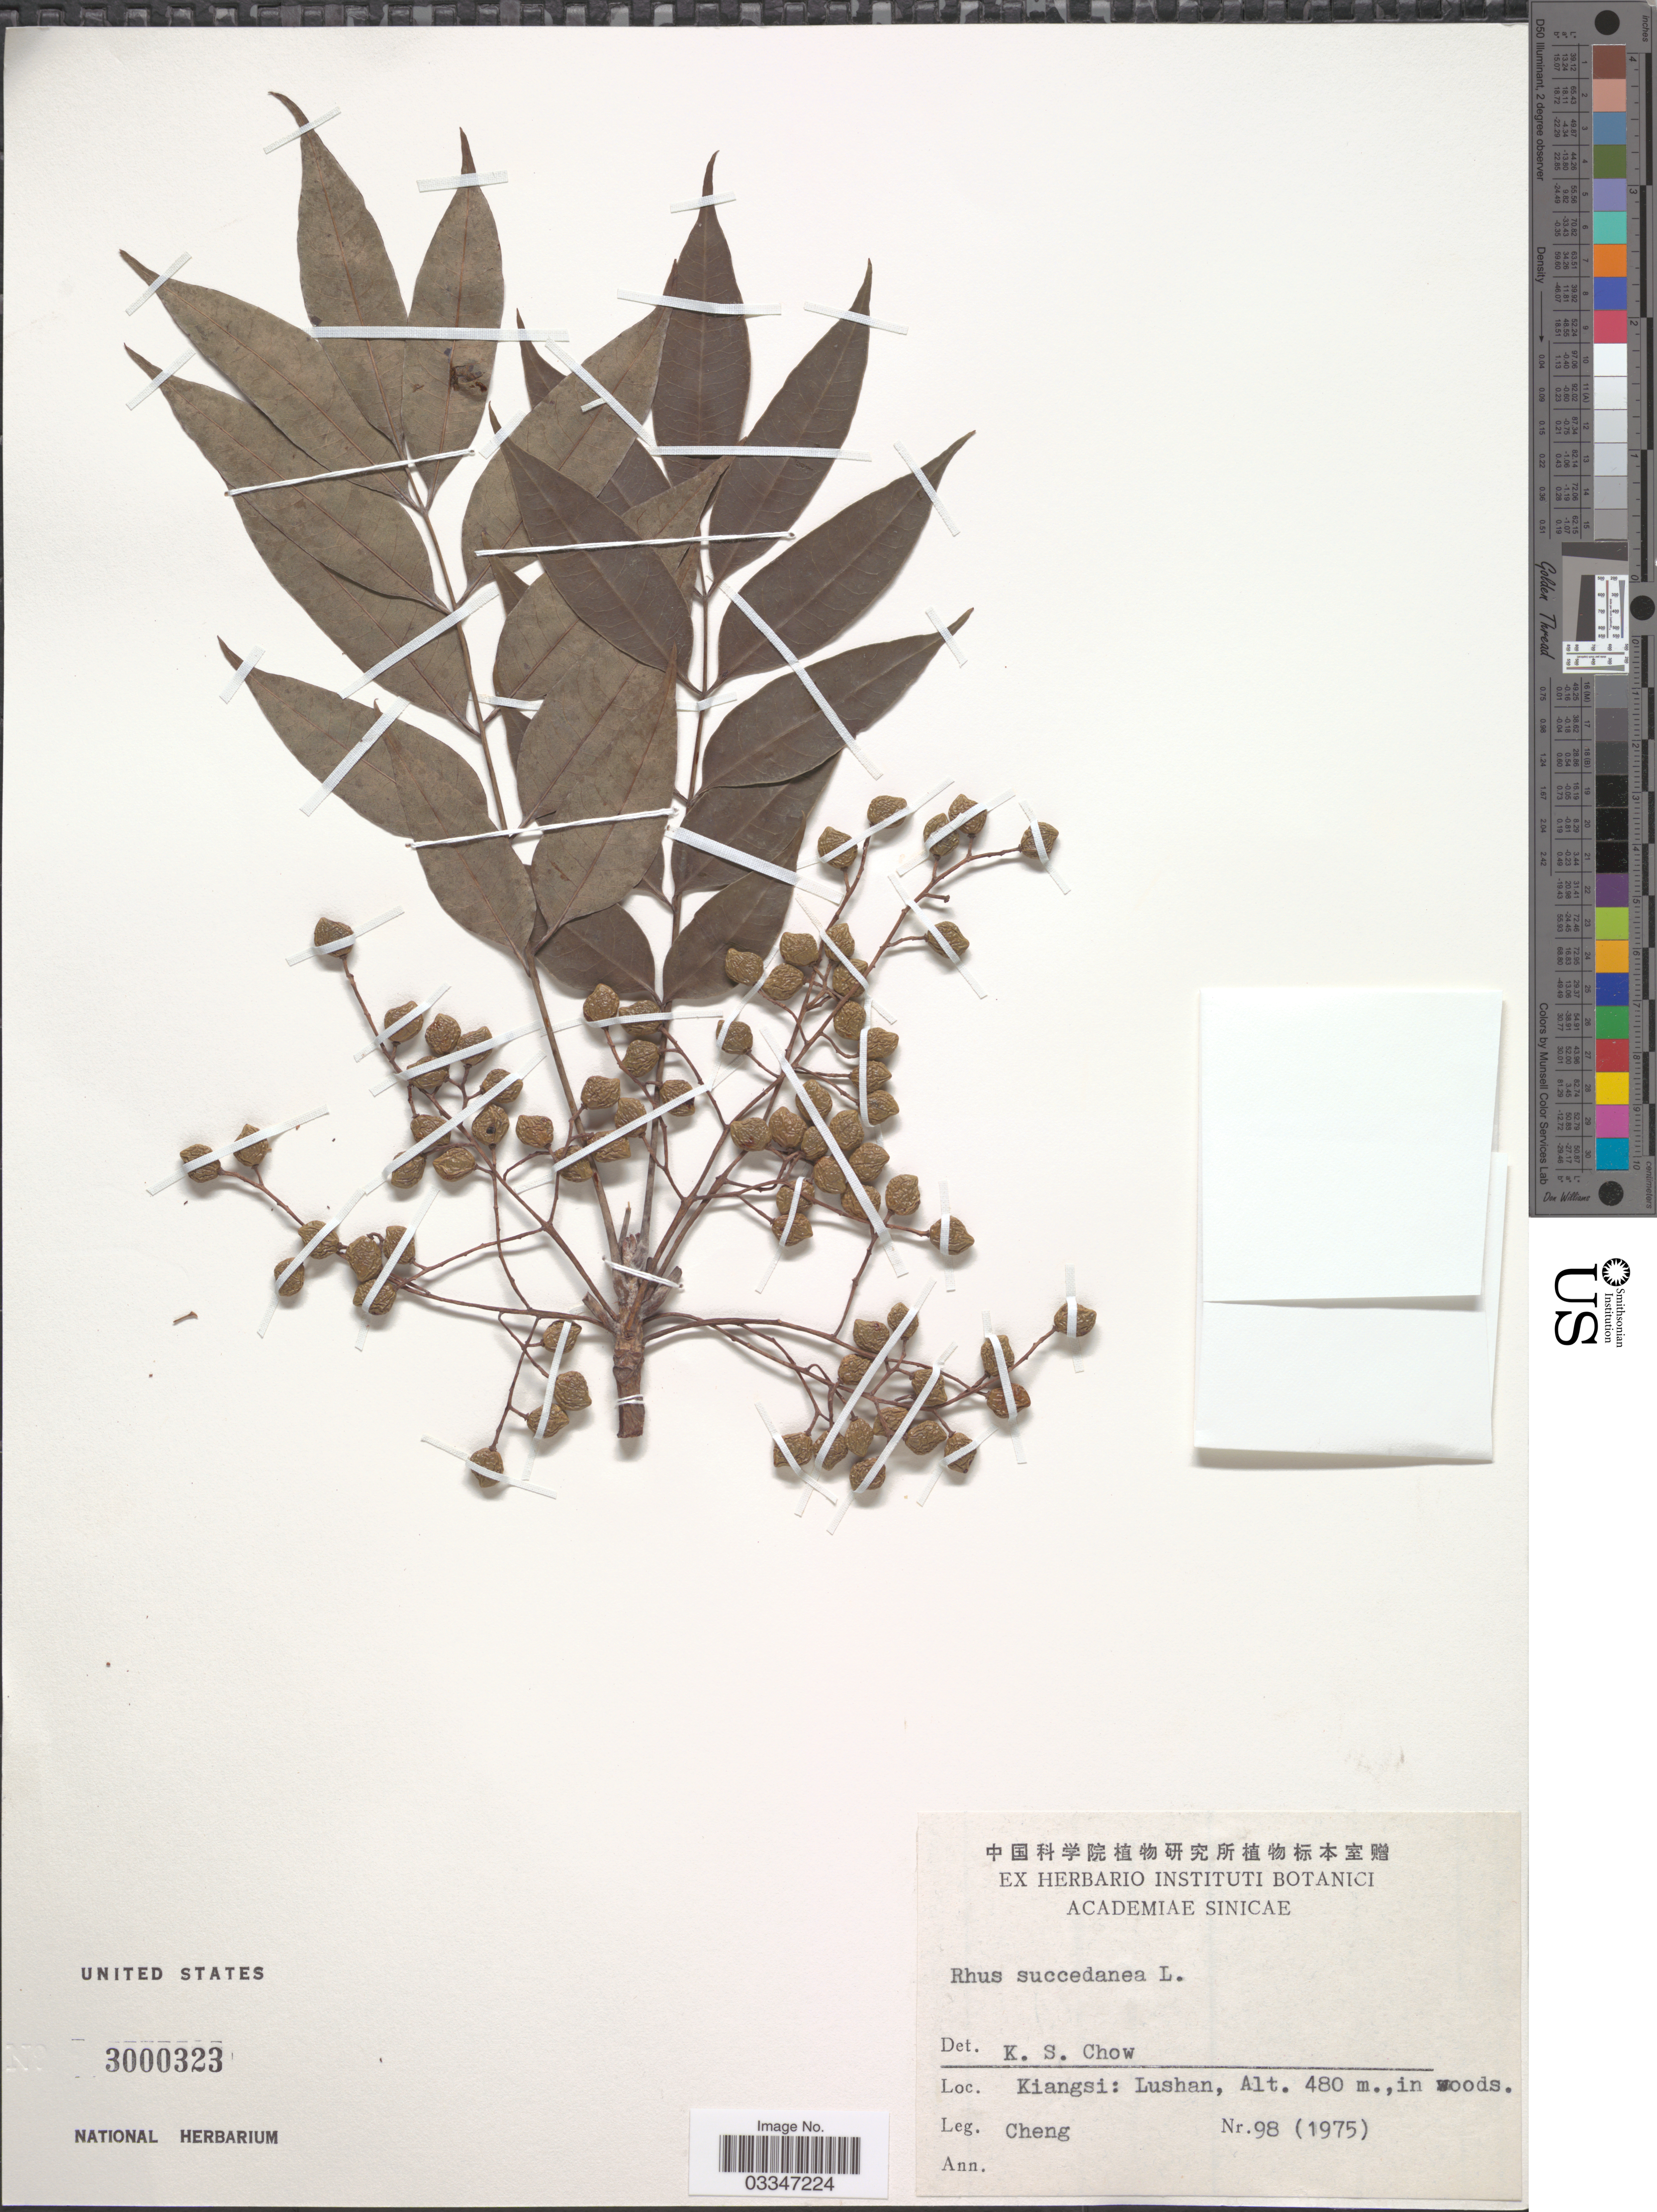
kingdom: Plantae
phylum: Tracheophyta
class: Magnoliopsida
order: Sapindales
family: Anacardiaceae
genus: Rhus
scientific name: Rhus succedanea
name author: L.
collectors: -. Cheng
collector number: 98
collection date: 1975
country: China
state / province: Jiangxi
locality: Kiangsi: Lushan.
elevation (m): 480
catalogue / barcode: US 3000323